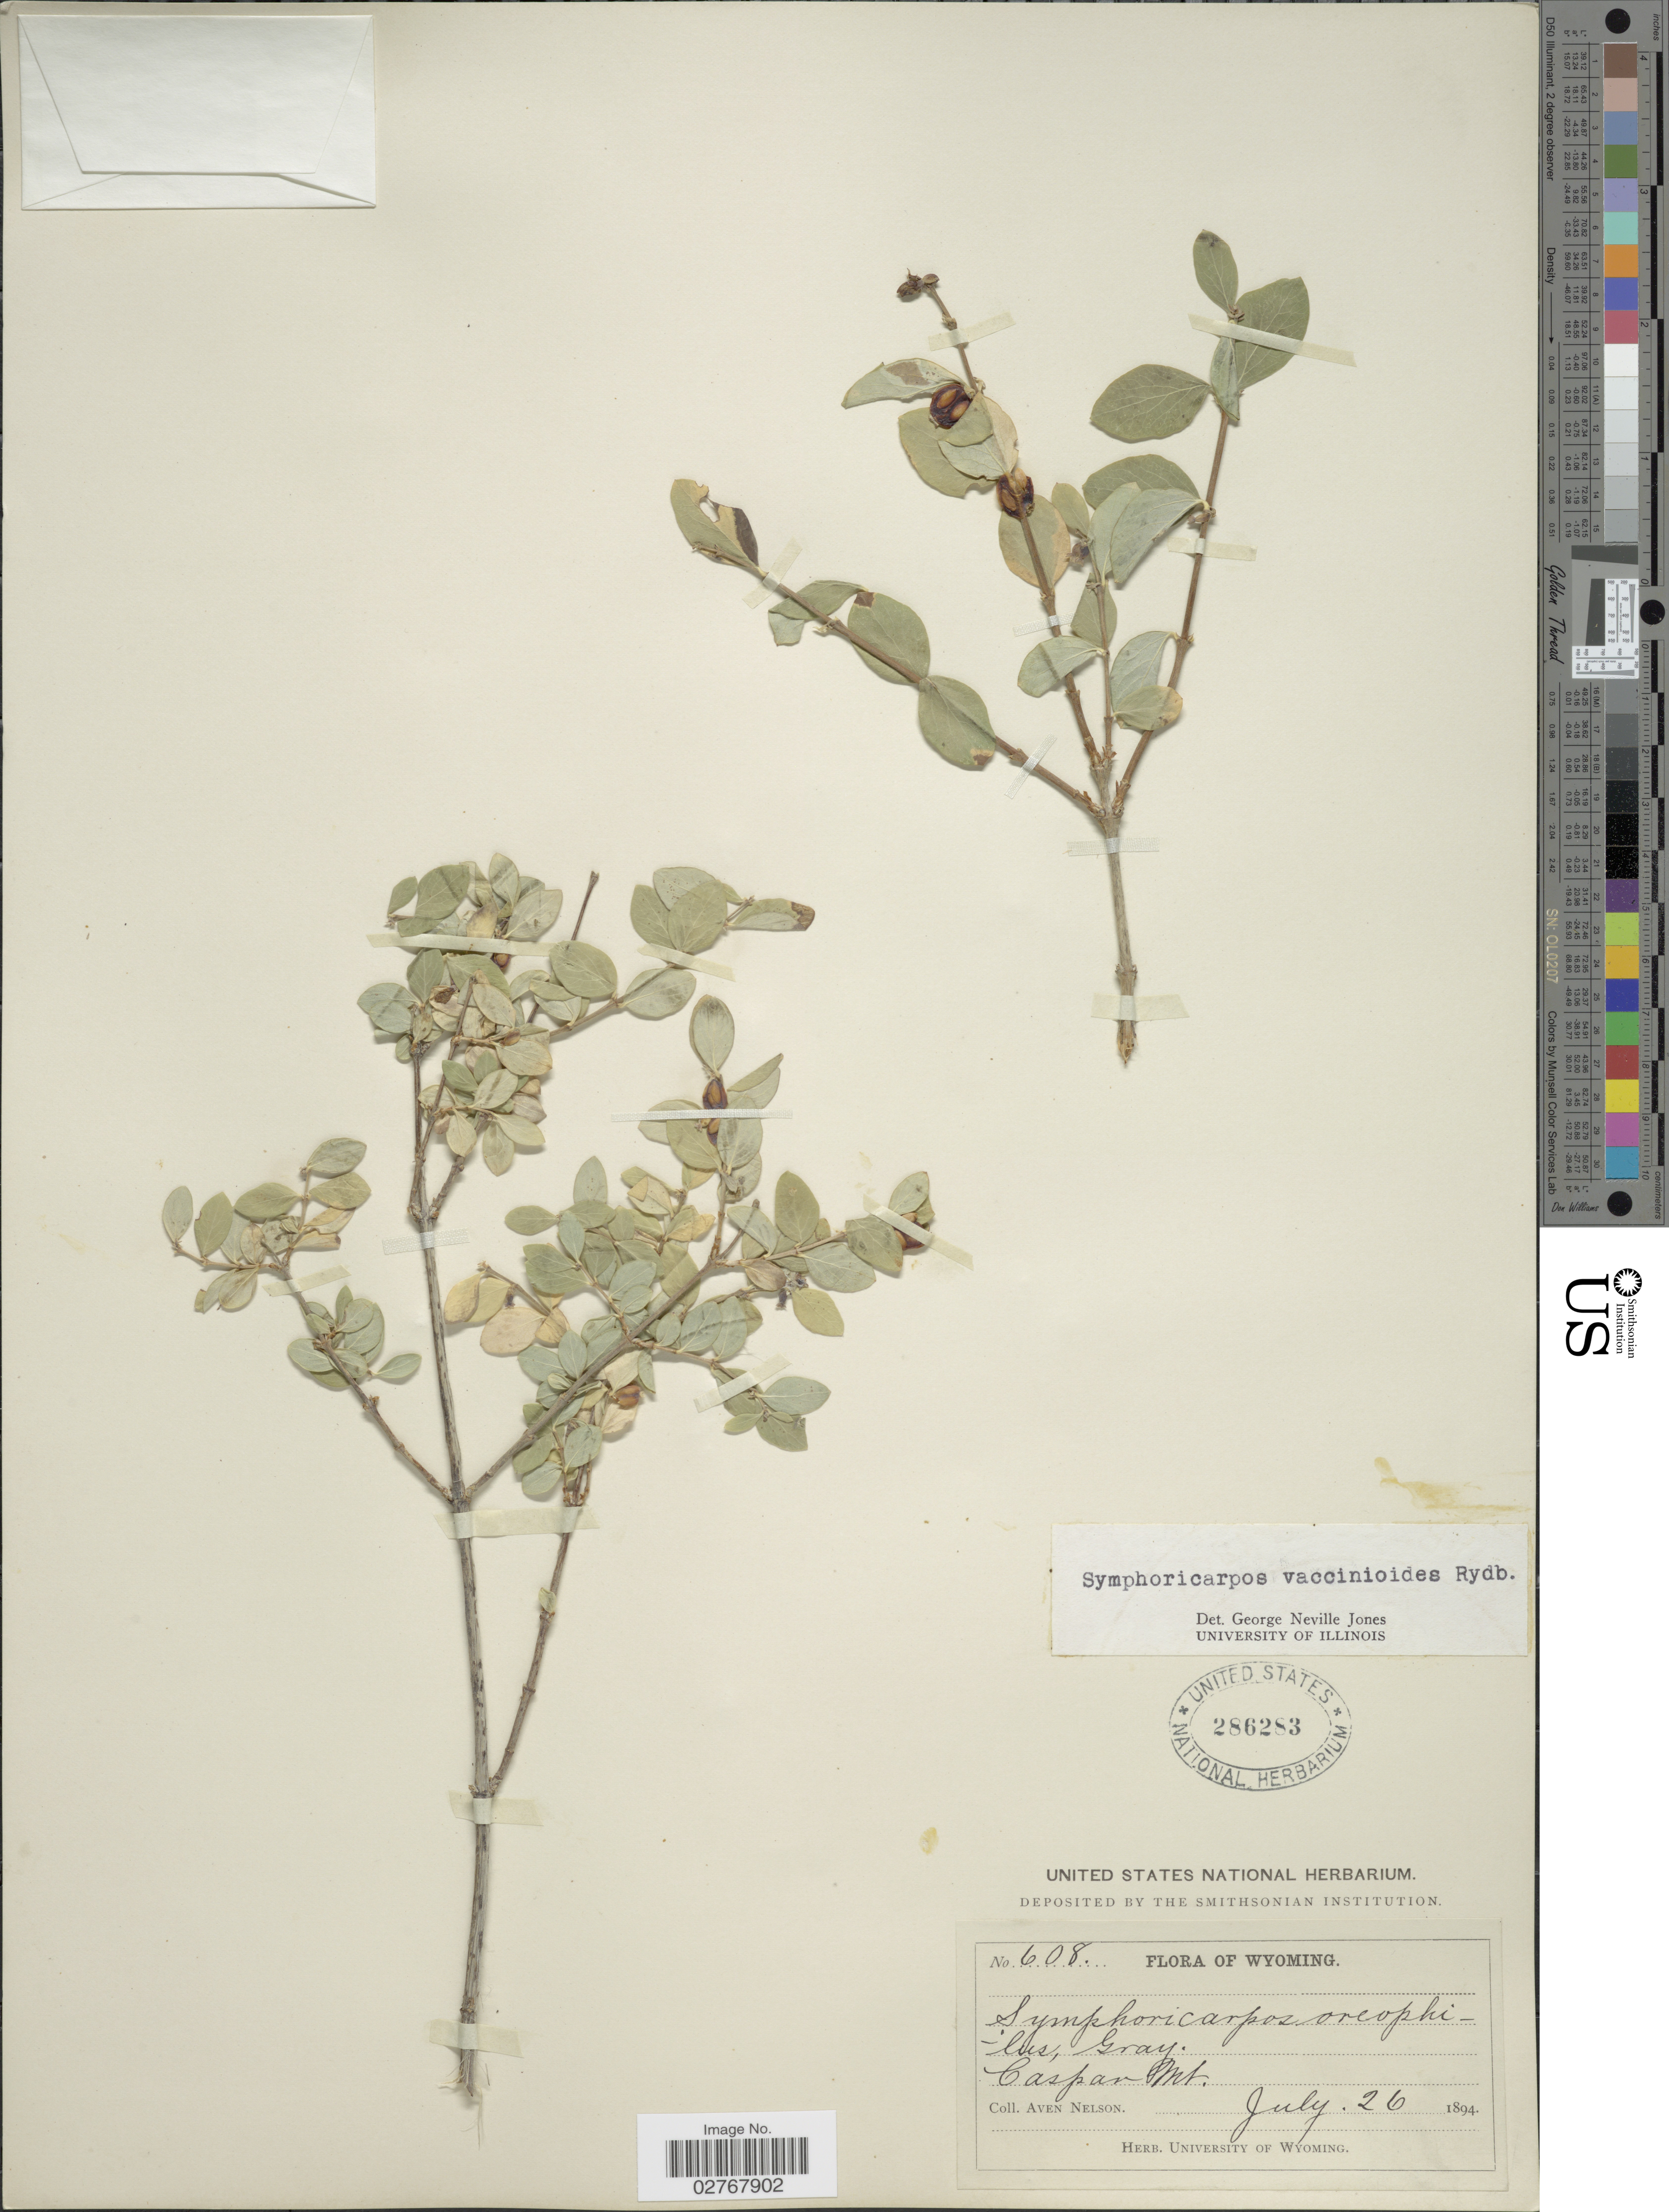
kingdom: Plantae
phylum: Tracheophyta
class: Magnoliopsida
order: Dipsacales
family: Caprifoliaceae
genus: Symphoricarpos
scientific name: Symphoricarpos vaccinioides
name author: Rydb.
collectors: A. Nelson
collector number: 608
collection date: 1894-07-26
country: United States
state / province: Wyoming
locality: Caspar Mt.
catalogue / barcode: US 286283